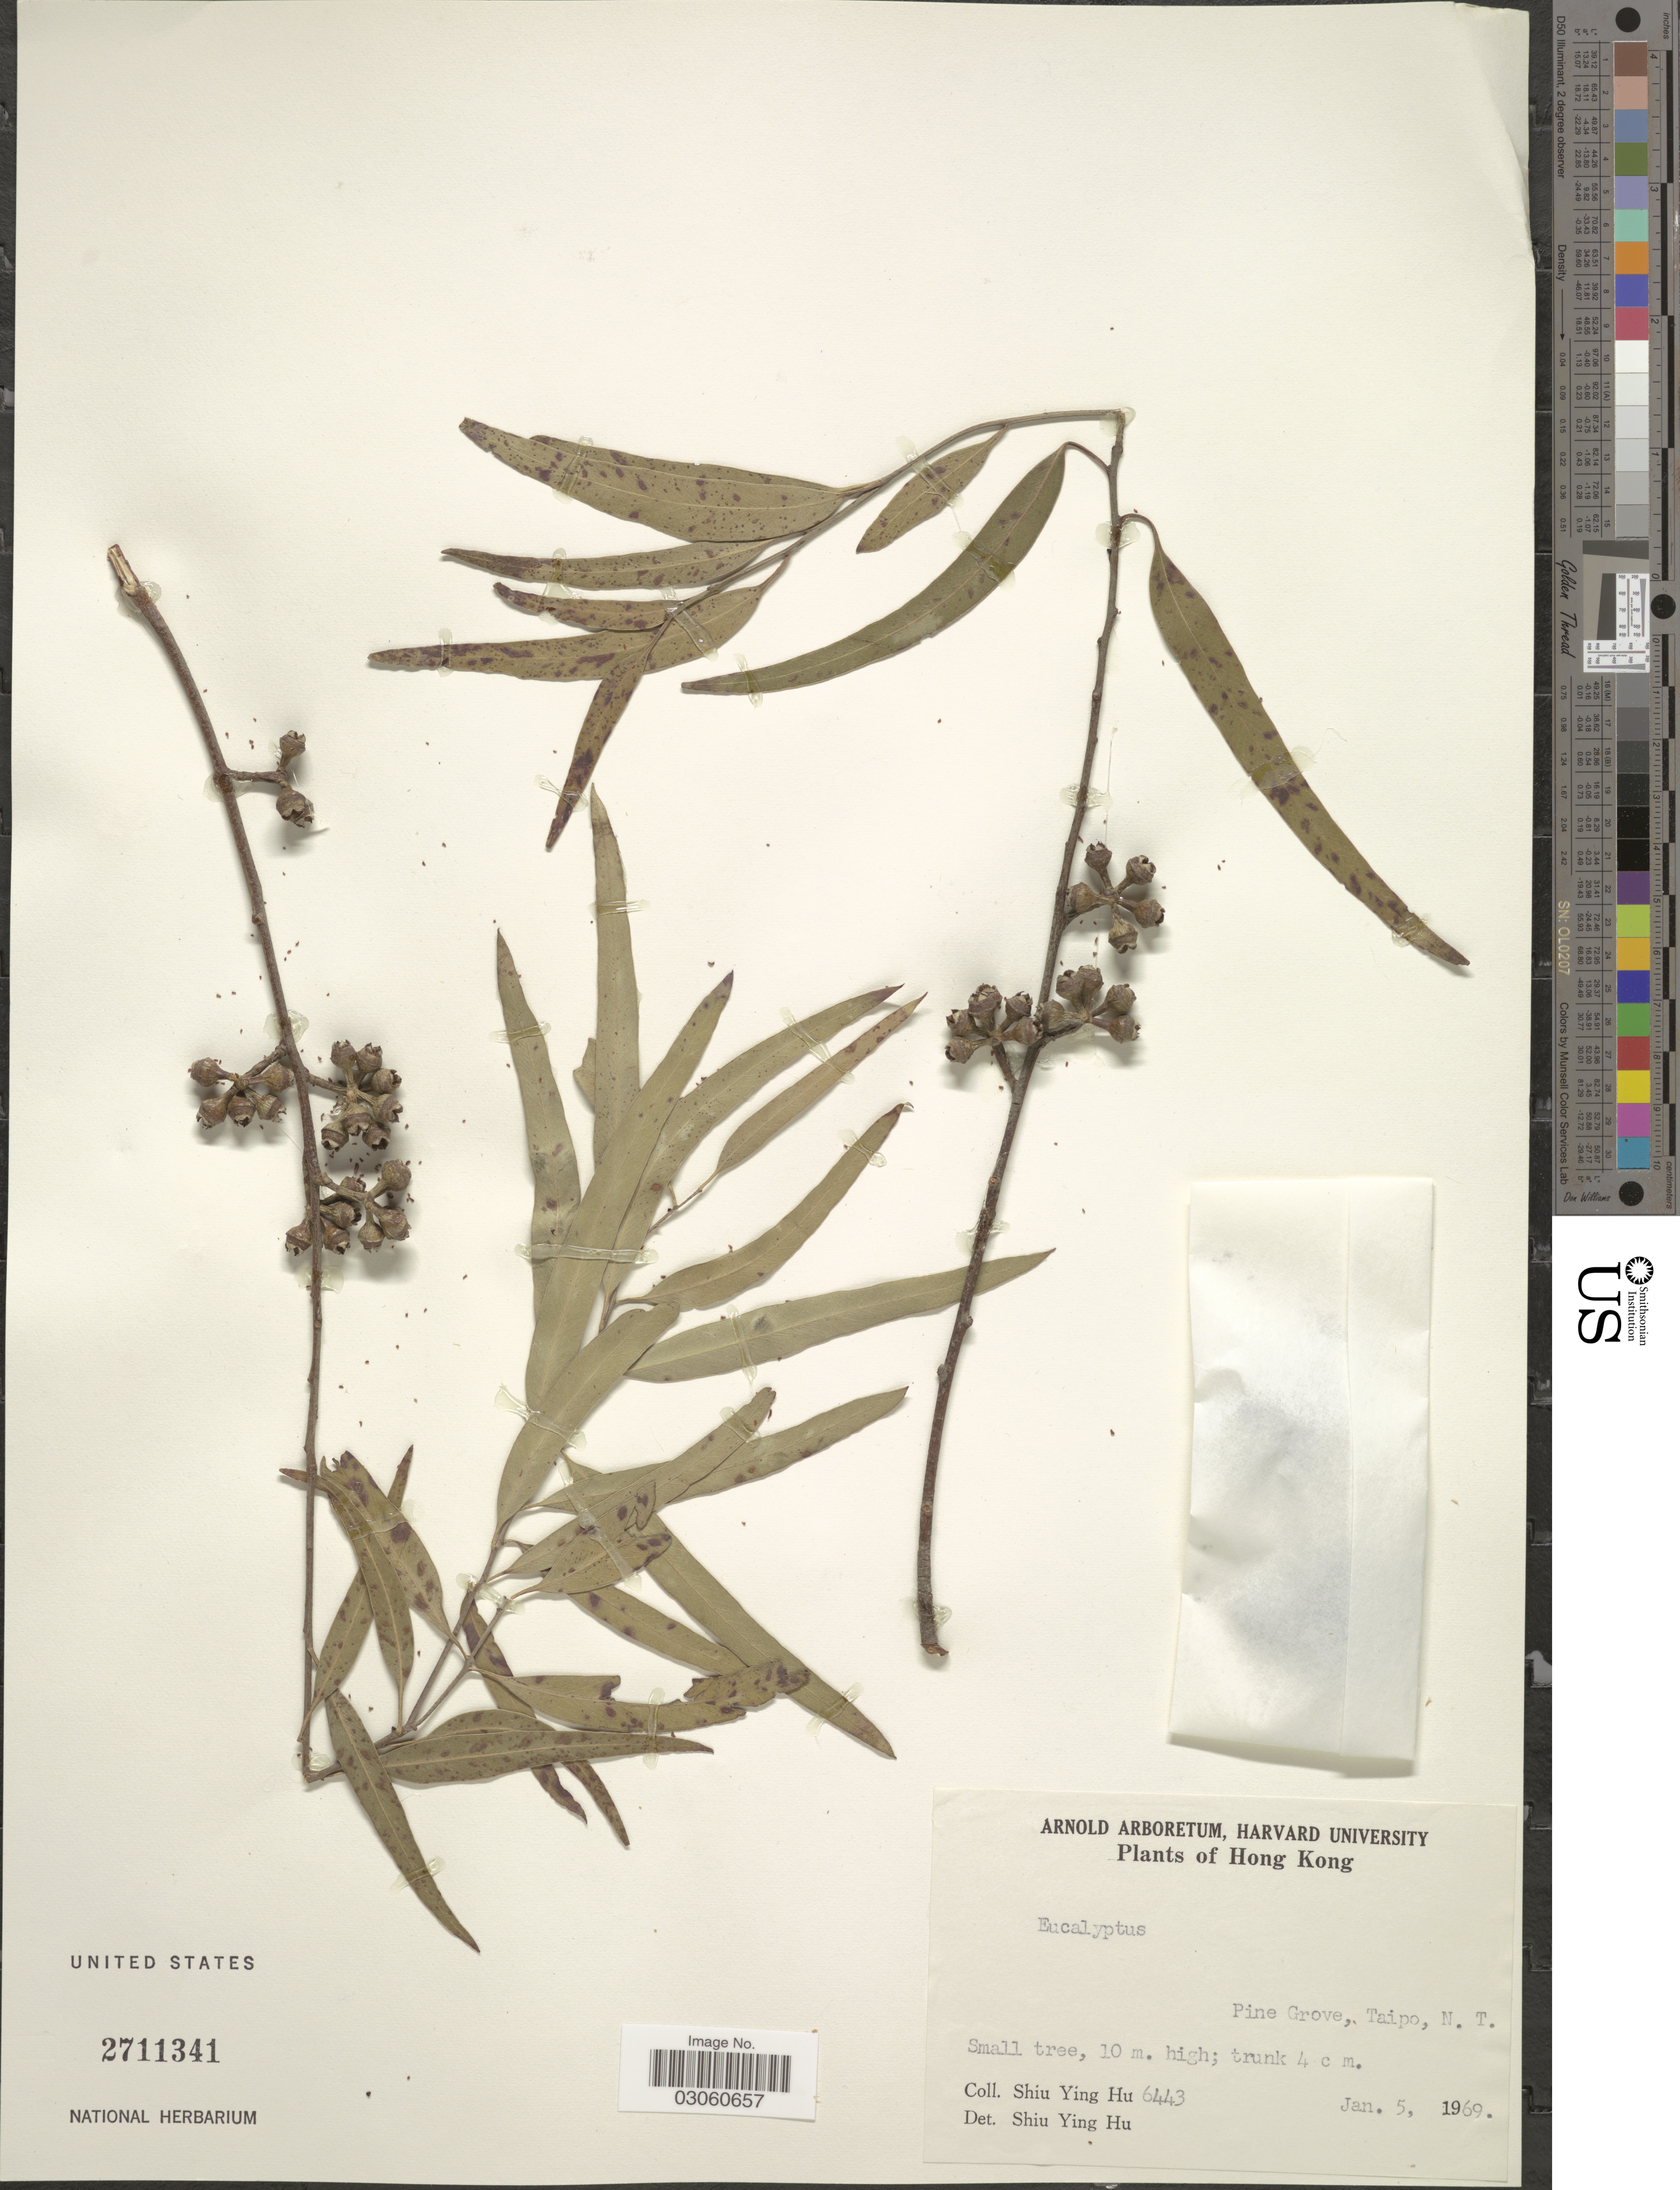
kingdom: Plantae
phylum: Tracheophyta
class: Magnoliopsida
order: Myrtales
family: Myrtaceae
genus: Eucalyptus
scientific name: Eucalyptus sp.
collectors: S. Y. Hu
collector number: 6443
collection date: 1969-01-05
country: China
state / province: Hong Kong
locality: Pine Grove, Taipo, N.T.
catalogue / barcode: US 2711341